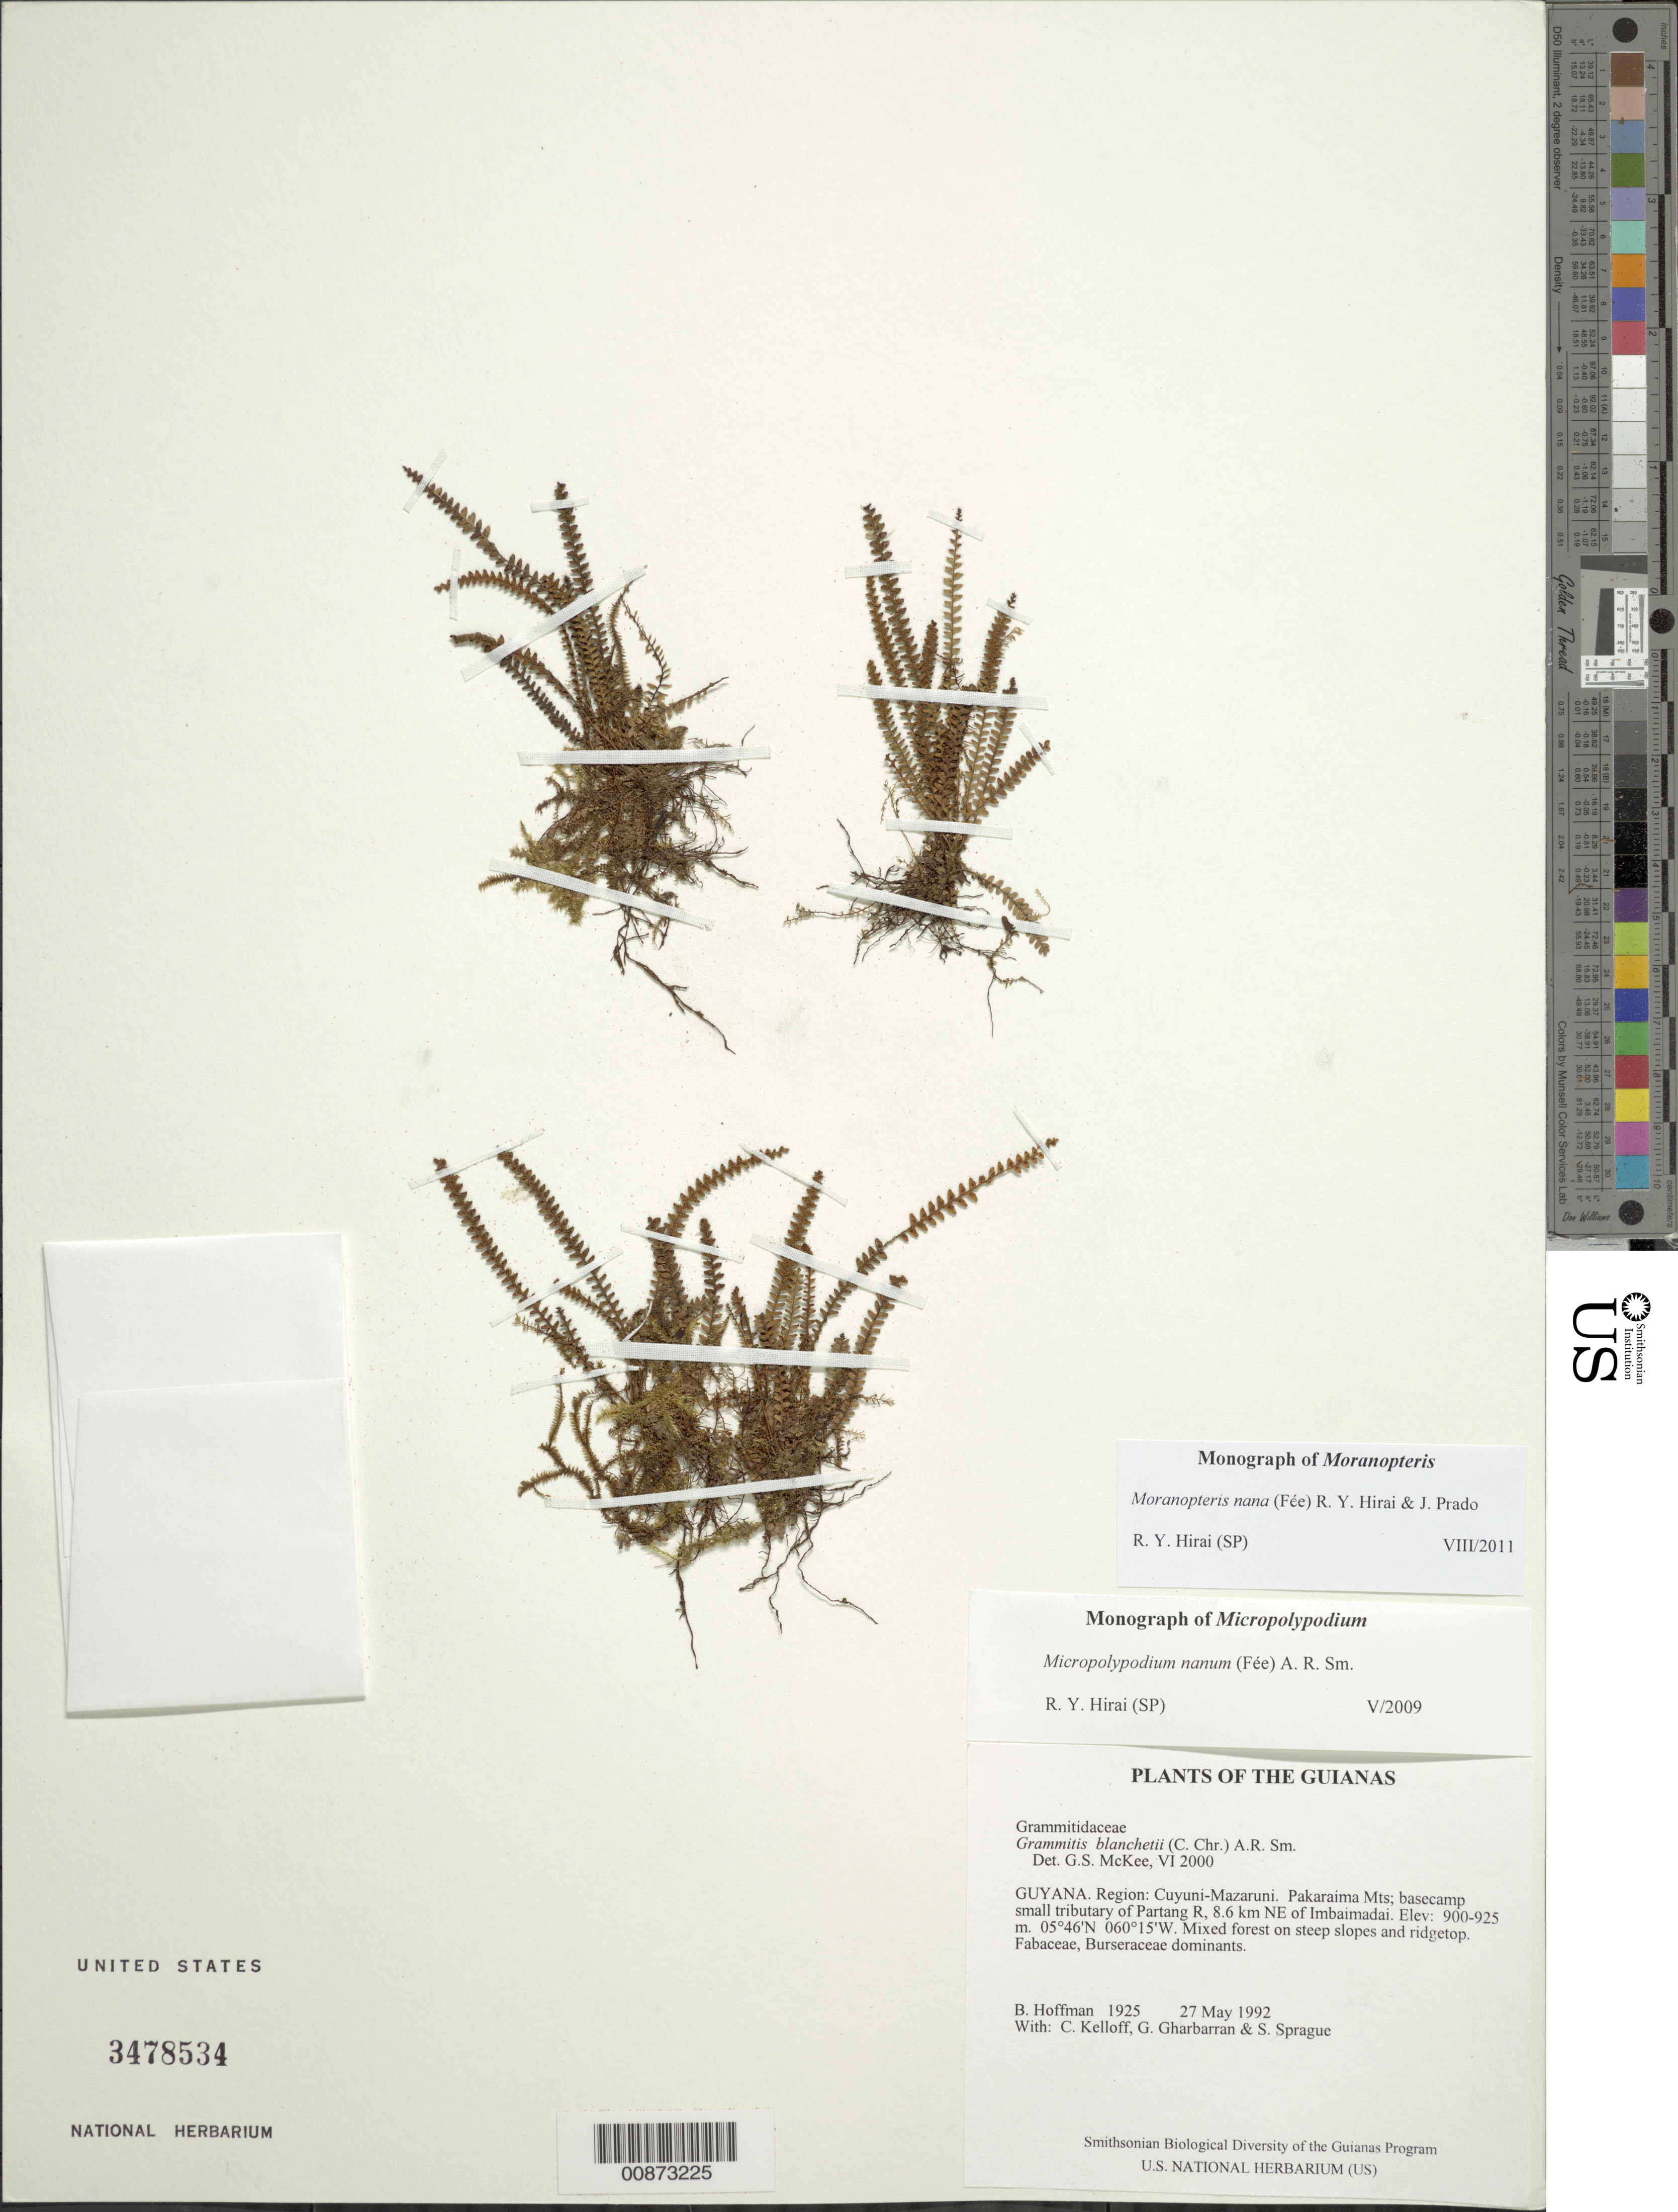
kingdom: Plantae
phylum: Tracheophyta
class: Polypodiopsida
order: Polypodiales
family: Polypodiaceae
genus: Moranopteris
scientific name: Moranopteris nana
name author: (Fée) R. Y. Hirai & J. Prado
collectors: B. Hoffman, C. L. Kelloff, G. Gharbarran & S. Sprague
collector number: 1925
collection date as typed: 27 May 1992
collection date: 1992-05-27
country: Guyana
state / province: Cuyuni-Mazaruni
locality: Pakaraima Mts; basecamp on small tributary of Partang River, 8.6 km NE of Imbaimadai, 2 km W of basecamp on peak marked 2840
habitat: Mixed forest on steep slopes and ridgetop. Fabaceae, Burseraceae dominants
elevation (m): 900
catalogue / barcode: US 3478534